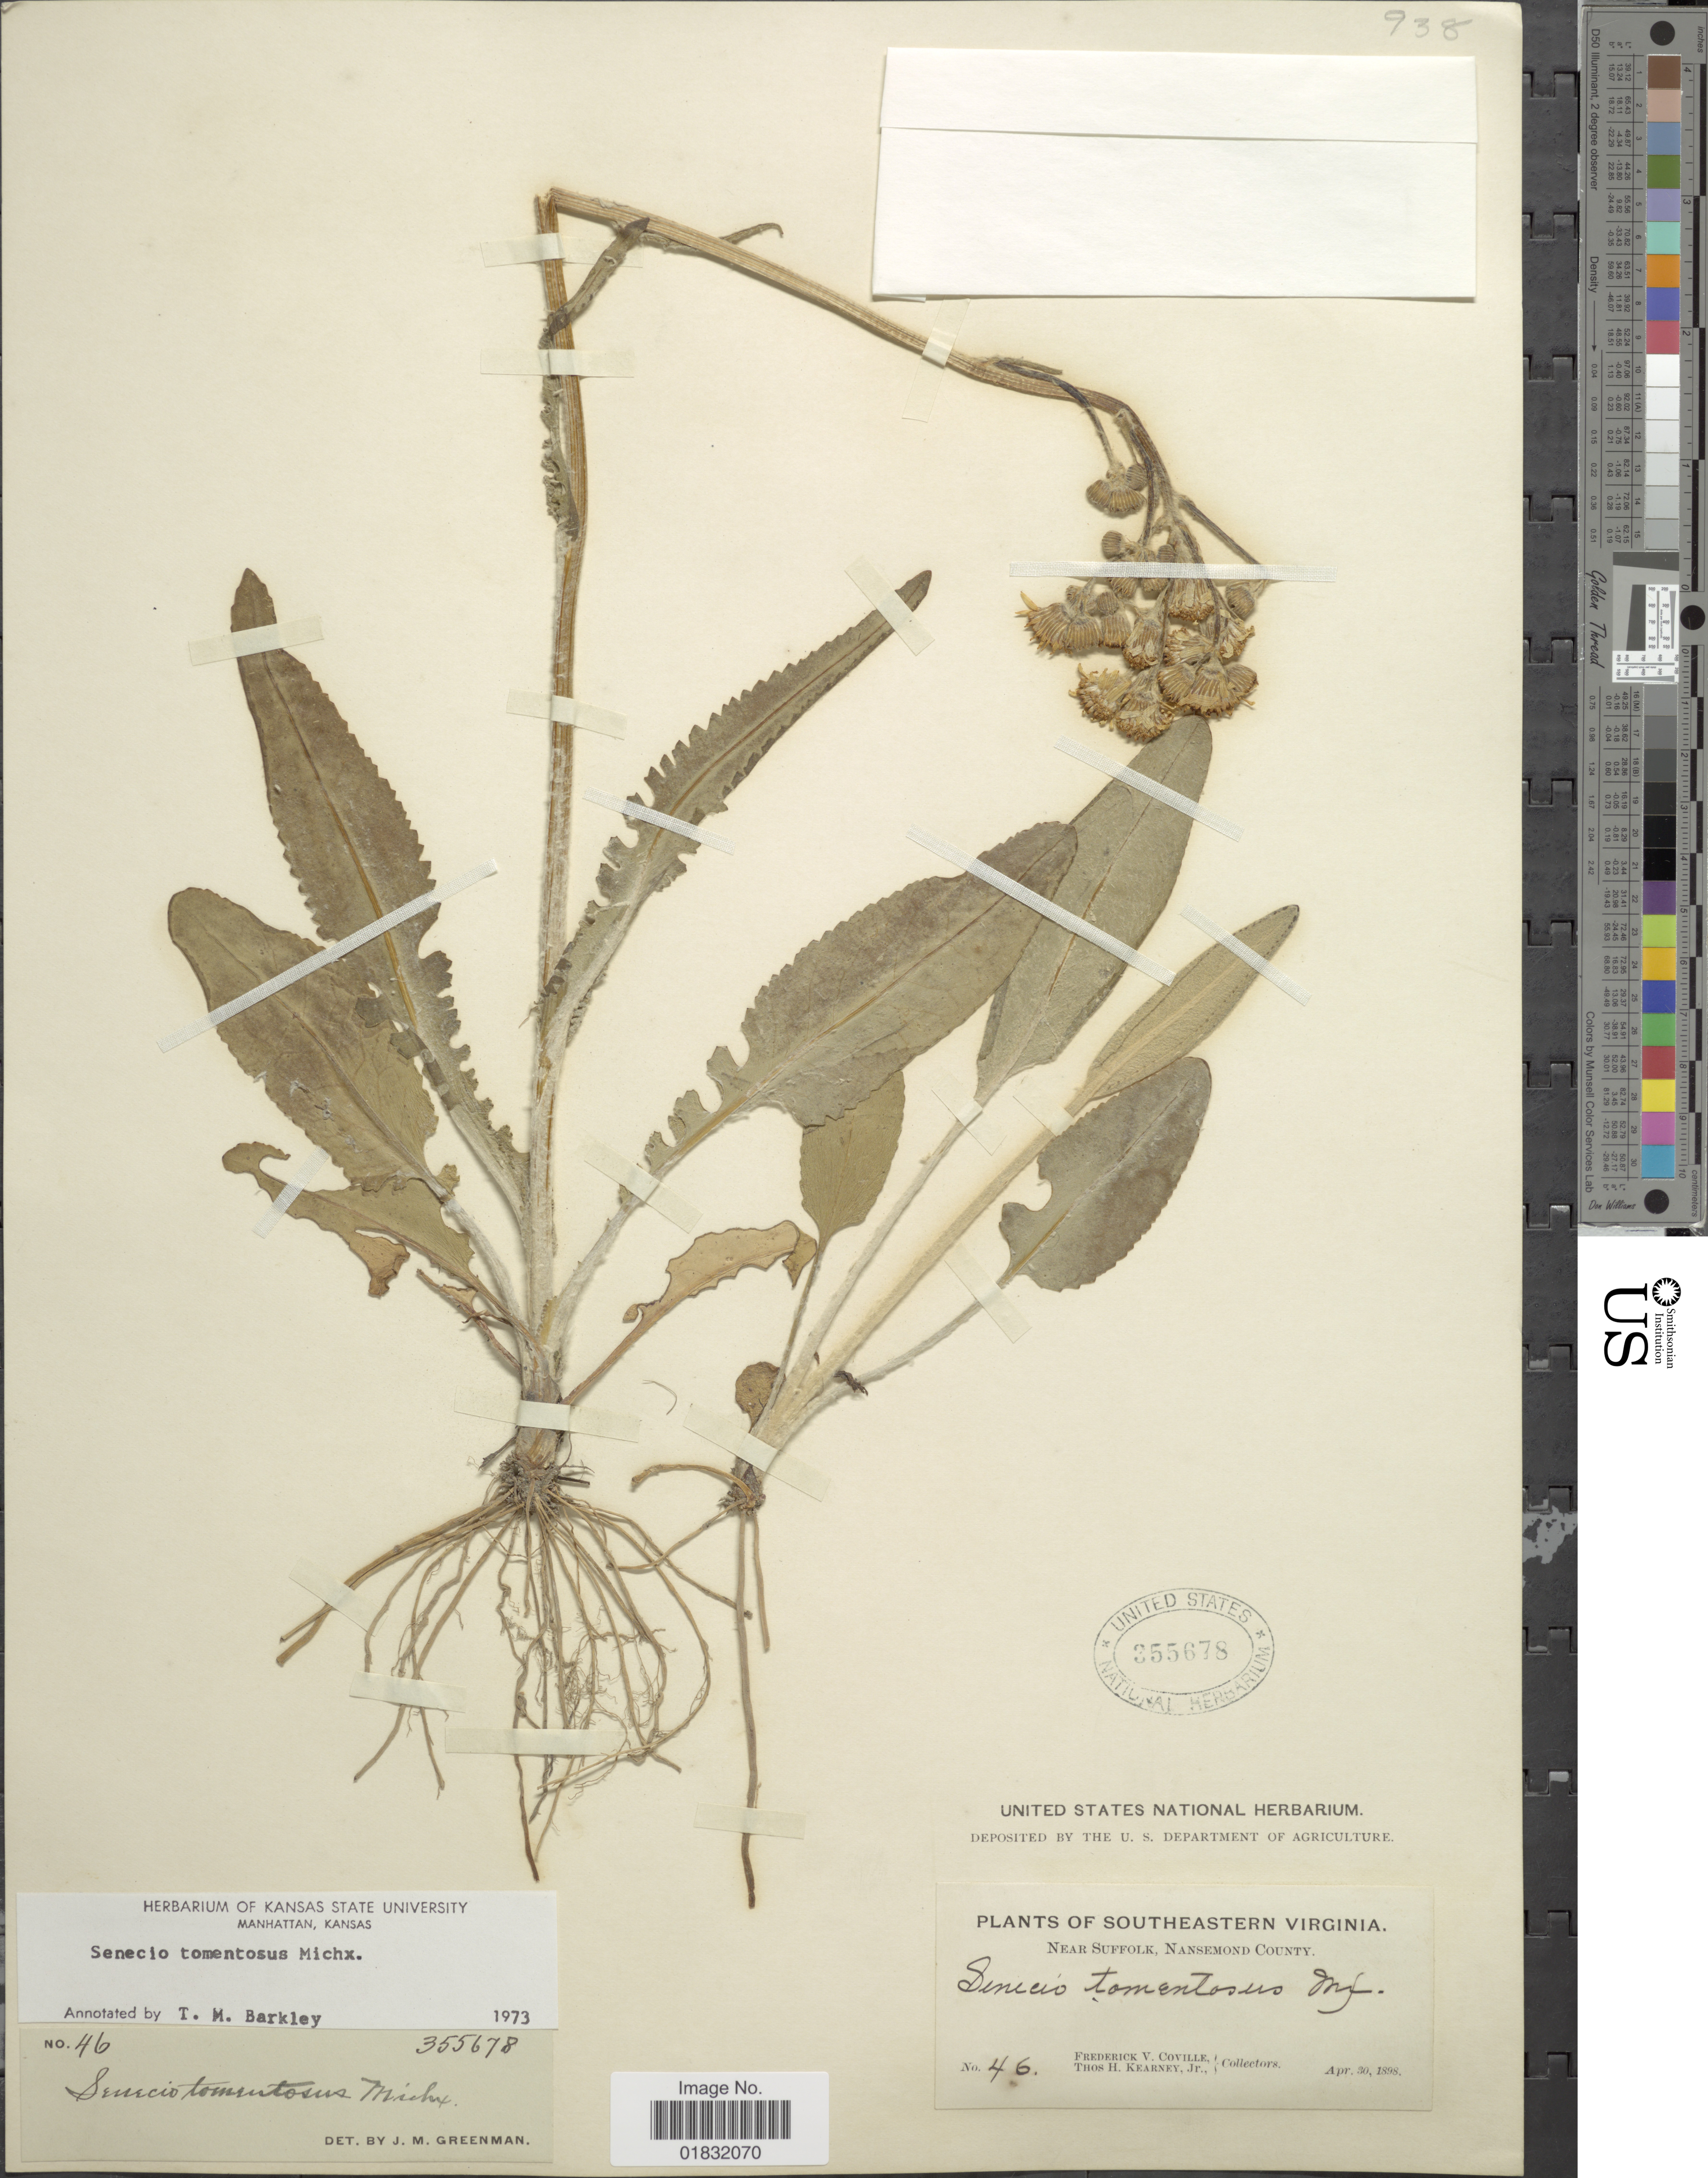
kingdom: Plantae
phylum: Tracheophyta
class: Magnoliopsida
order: Asterales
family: Asteraceae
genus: Packera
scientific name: Packera dubia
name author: (Spreng.) Trock & Mabb.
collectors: F. V. Coville & T. H. Kearney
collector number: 46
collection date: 1898-04-30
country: United States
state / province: Virginia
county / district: City of Suffolk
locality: Southeastern Virginia, Near Suffolk, Nansemond County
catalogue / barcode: US 355678